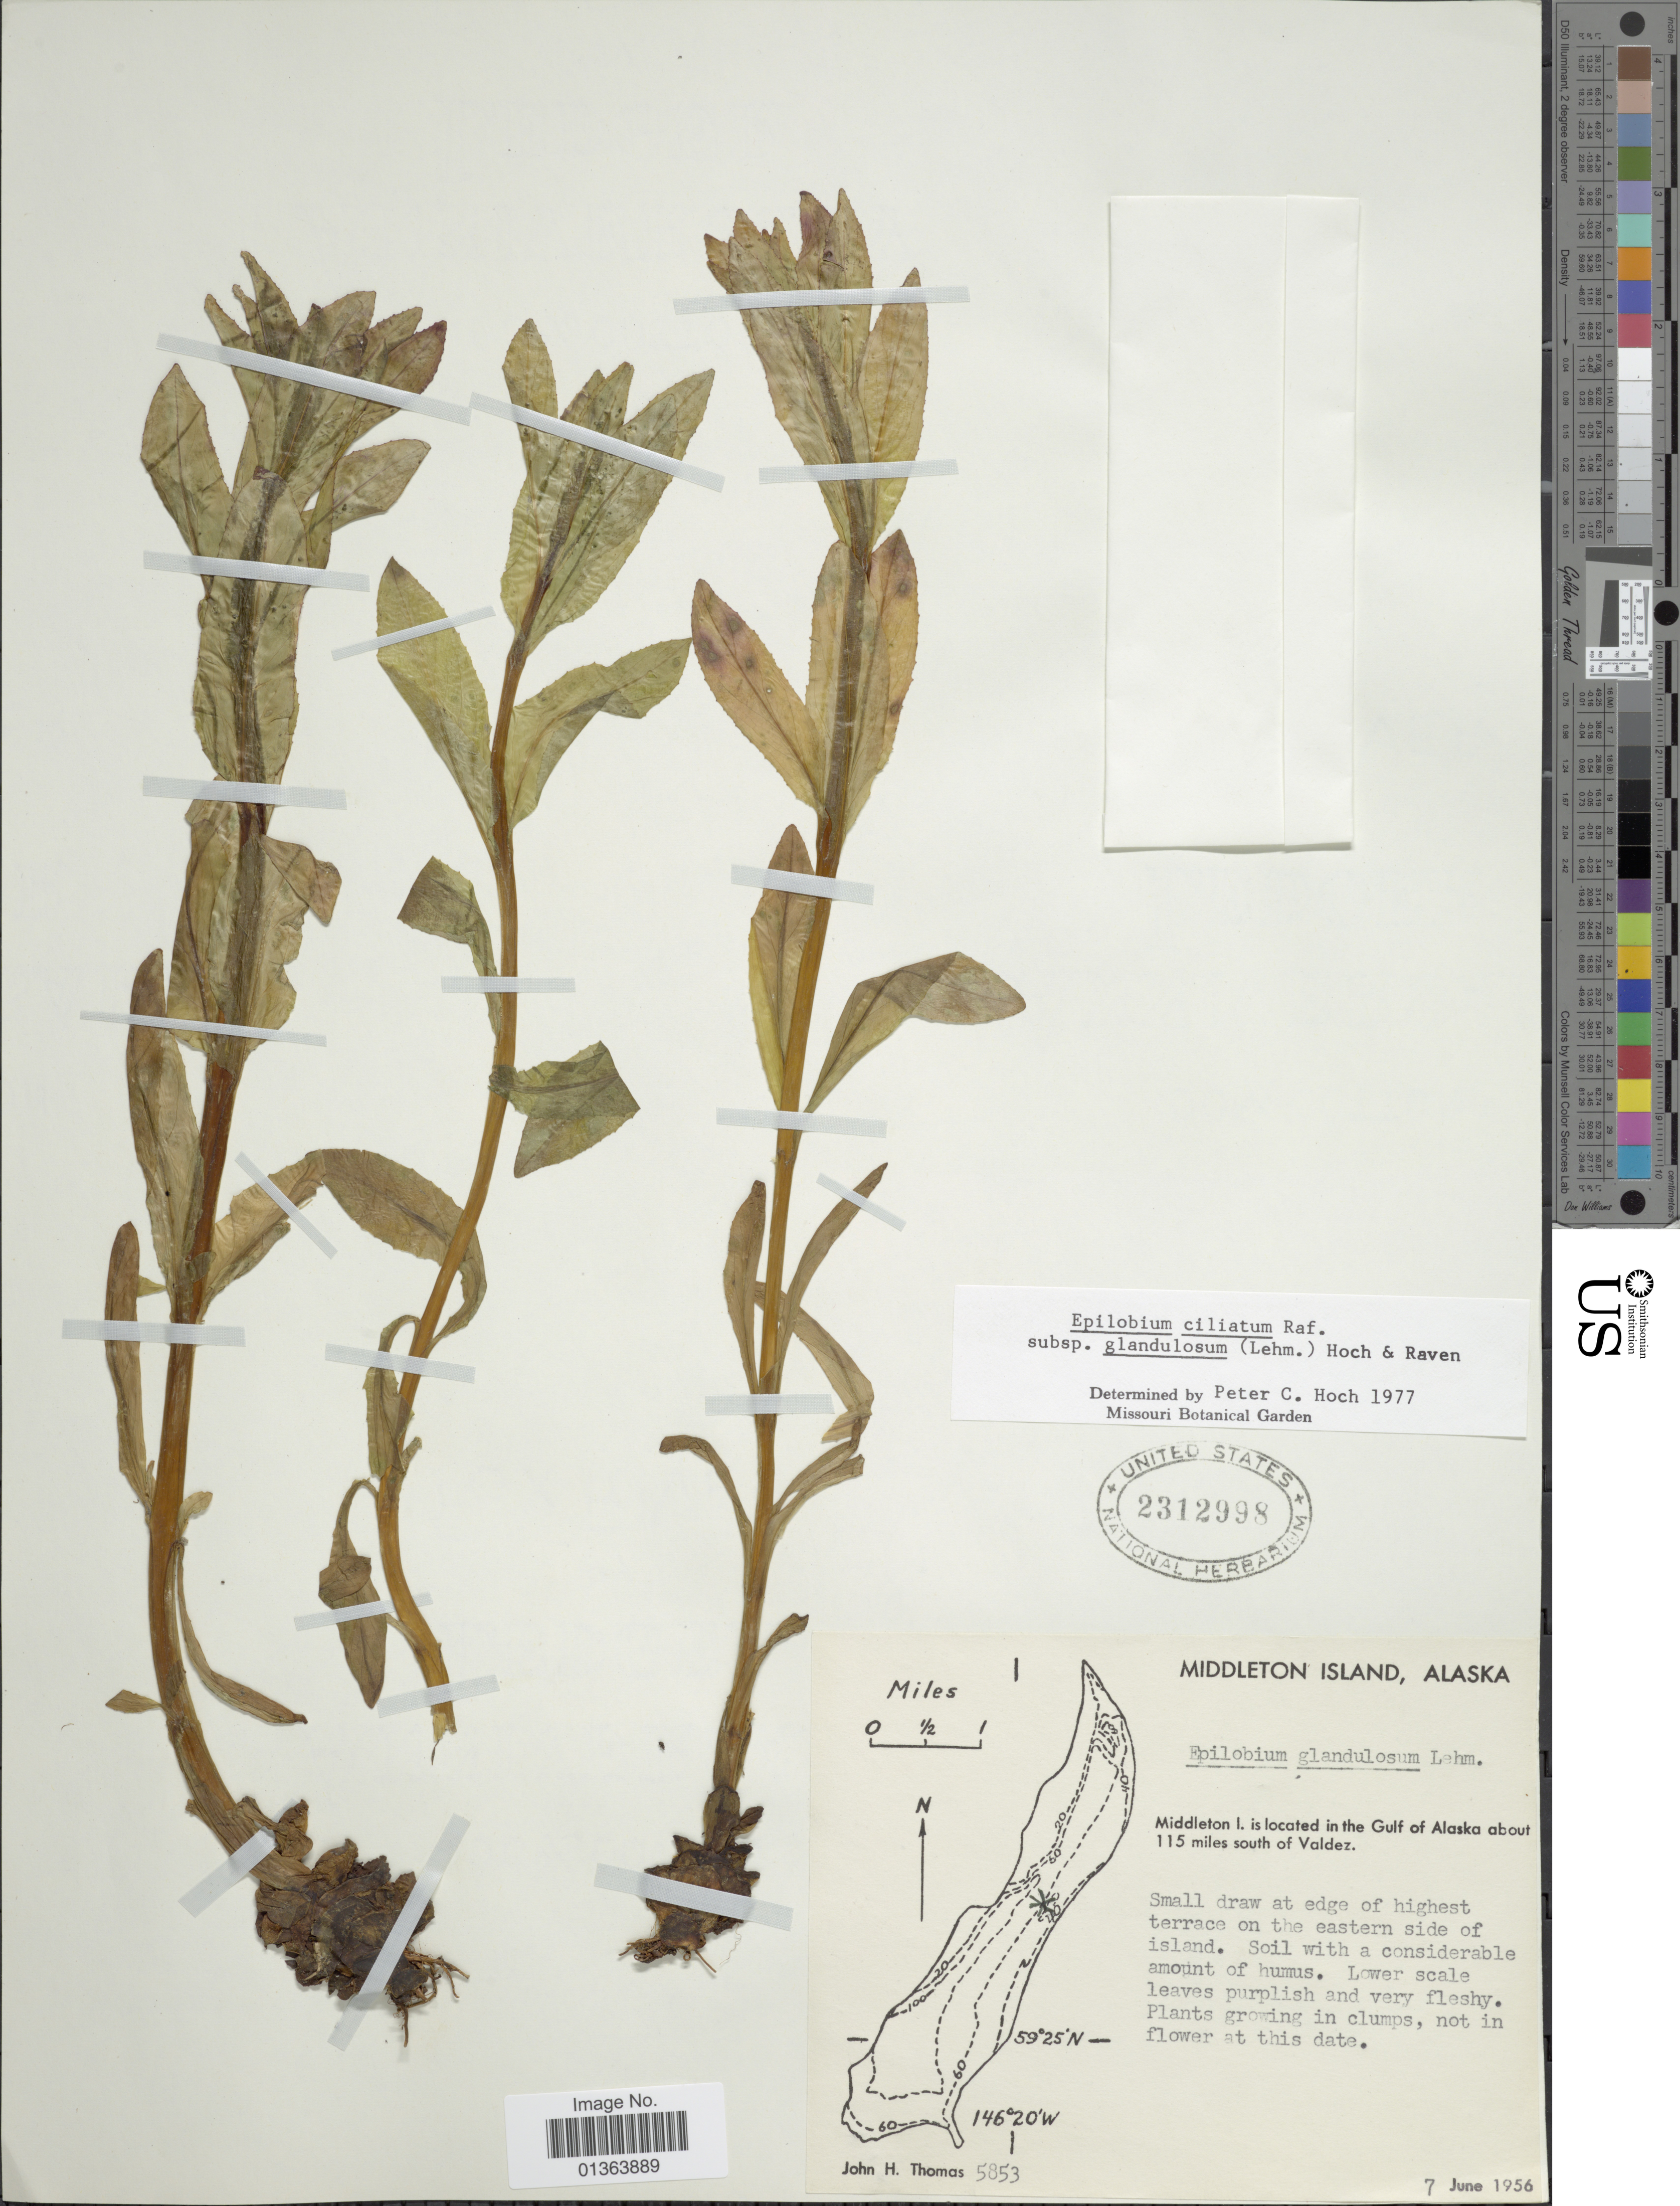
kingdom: Plantae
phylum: Tracheophyta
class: Magnoliopsida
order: Myrtales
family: Onagraceae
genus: Epilobium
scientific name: Epilobium ciliatum subsp. glandulosum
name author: (Lehm.) Hoch & P.H. Raven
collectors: J. H. Thomas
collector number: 5853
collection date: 1956-06-07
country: United States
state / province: Alaska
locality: Middleton I. is located in the Gulf of Alaska about 115 miles south of Valdez.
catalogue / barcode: US 2312998